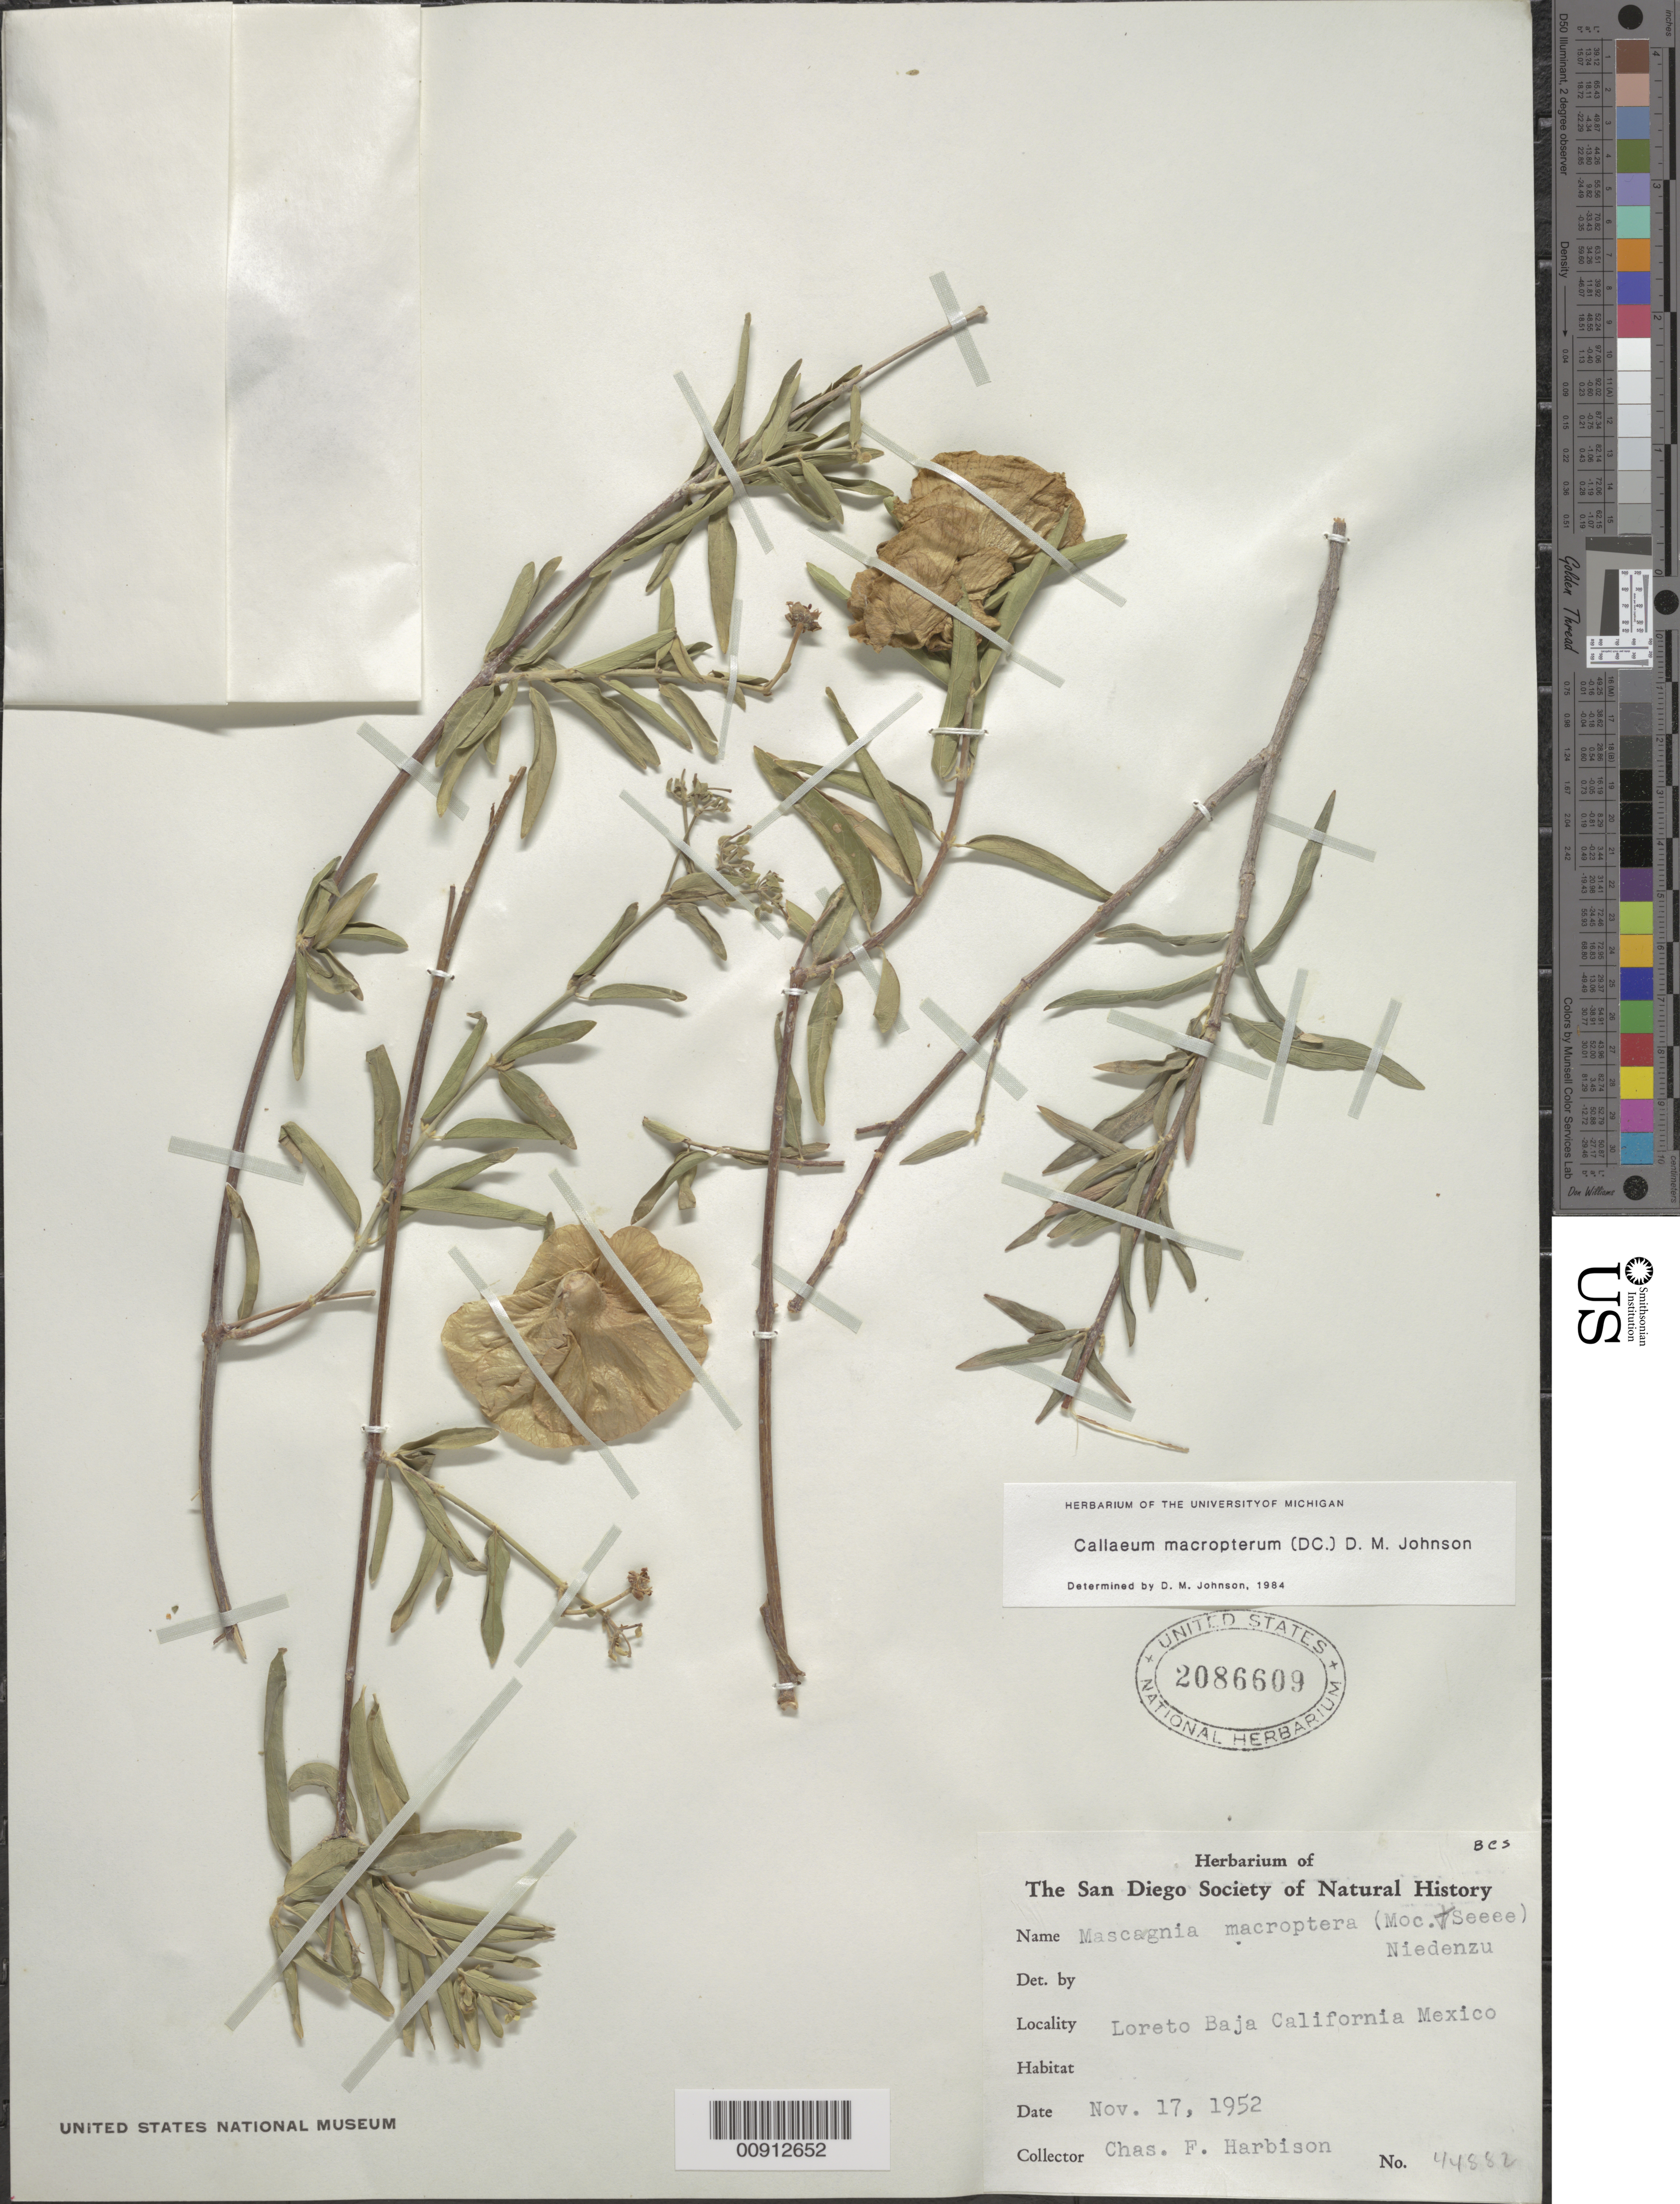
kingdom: Plantae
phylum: Tracheophyta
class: Magnoliopsida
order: Malpighiales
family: Malpighiaceae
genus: Callaeum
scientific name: Callaeum macropterum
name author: (Moc. & Sessé ex DC.) D.M. Johnson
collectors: C. F. Harbison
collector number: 44882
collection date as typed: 17 Nov 1952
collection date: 1952-11-17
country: Mexico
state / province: Baja California Sur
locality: Loreto, Baja California Sur.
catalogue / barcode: US 2086609